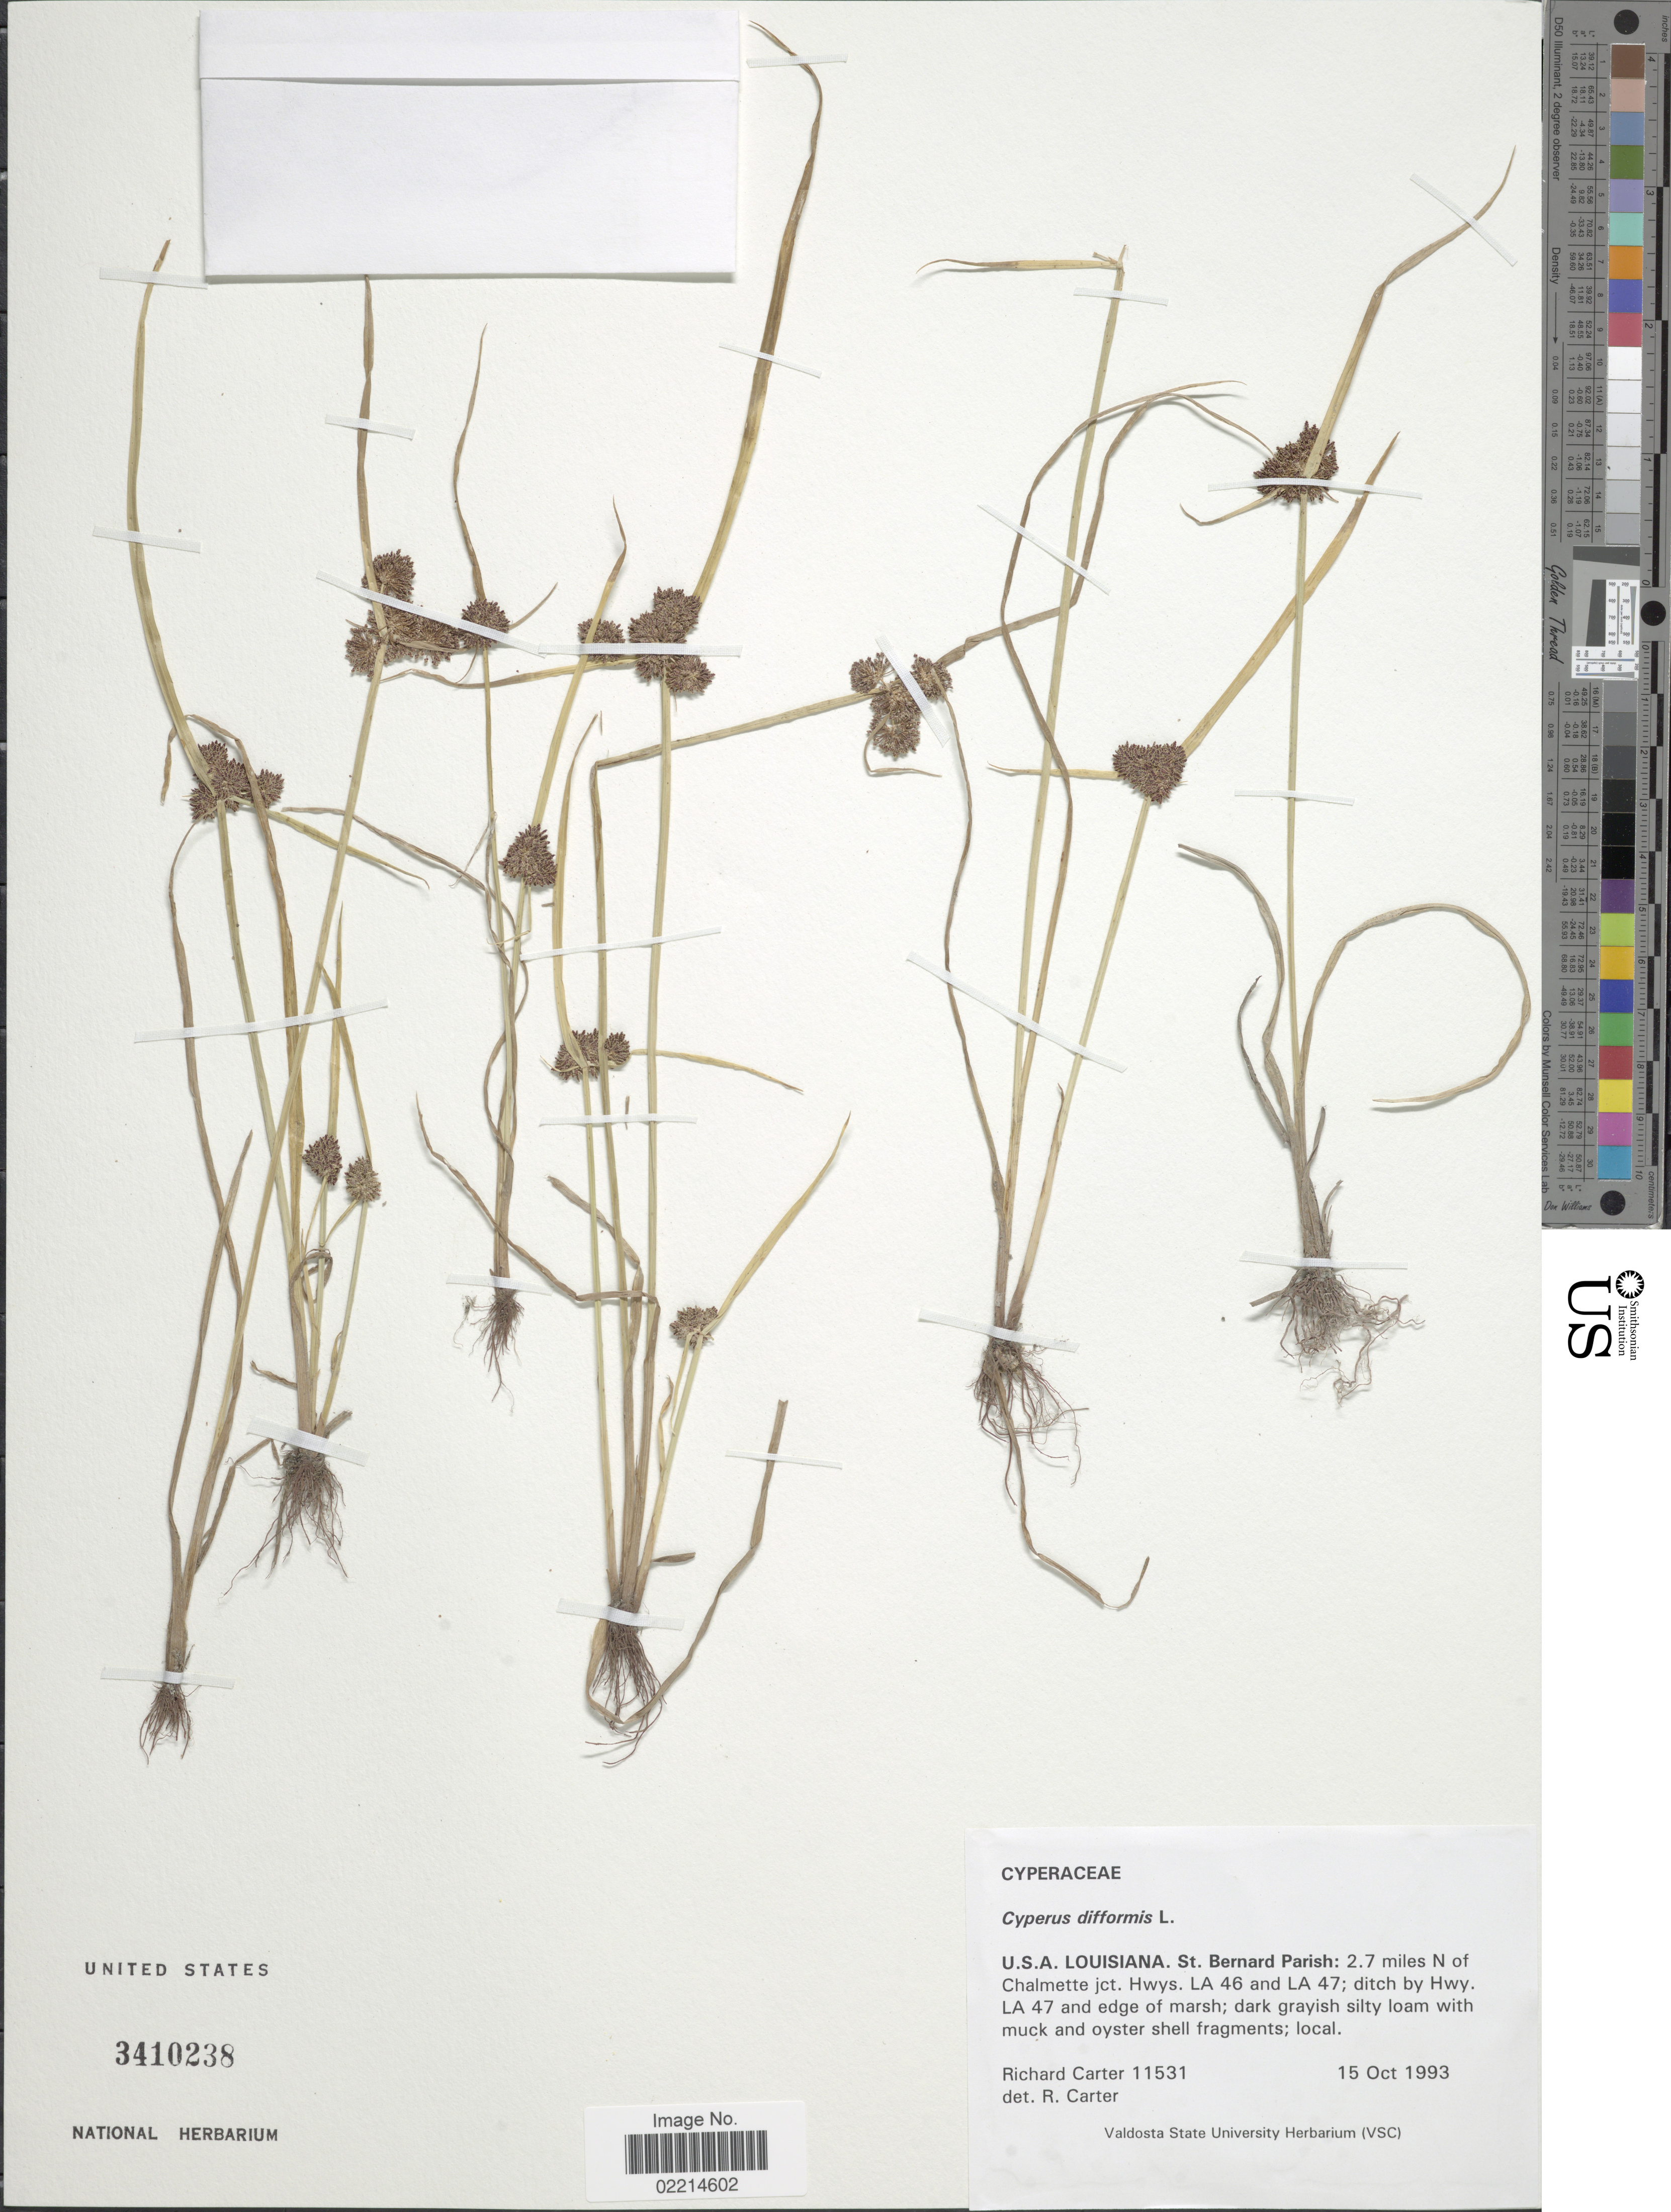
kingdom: Plantae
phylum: Tracheophyta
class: Liliopsida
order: Poales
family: Cyperaceae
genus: Cyperus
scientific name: Cyperus difformis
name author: L.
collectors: R. Carter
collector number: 11531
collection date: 1993-10-15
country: United States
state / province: Louisiana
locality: St. Bernard Parish: 2.7 miles N of Chalmette jct. Hwys. LA 46 and LA 47; ditch by Hwy. LA 47 and edge of marsh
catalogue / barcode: US 3410238